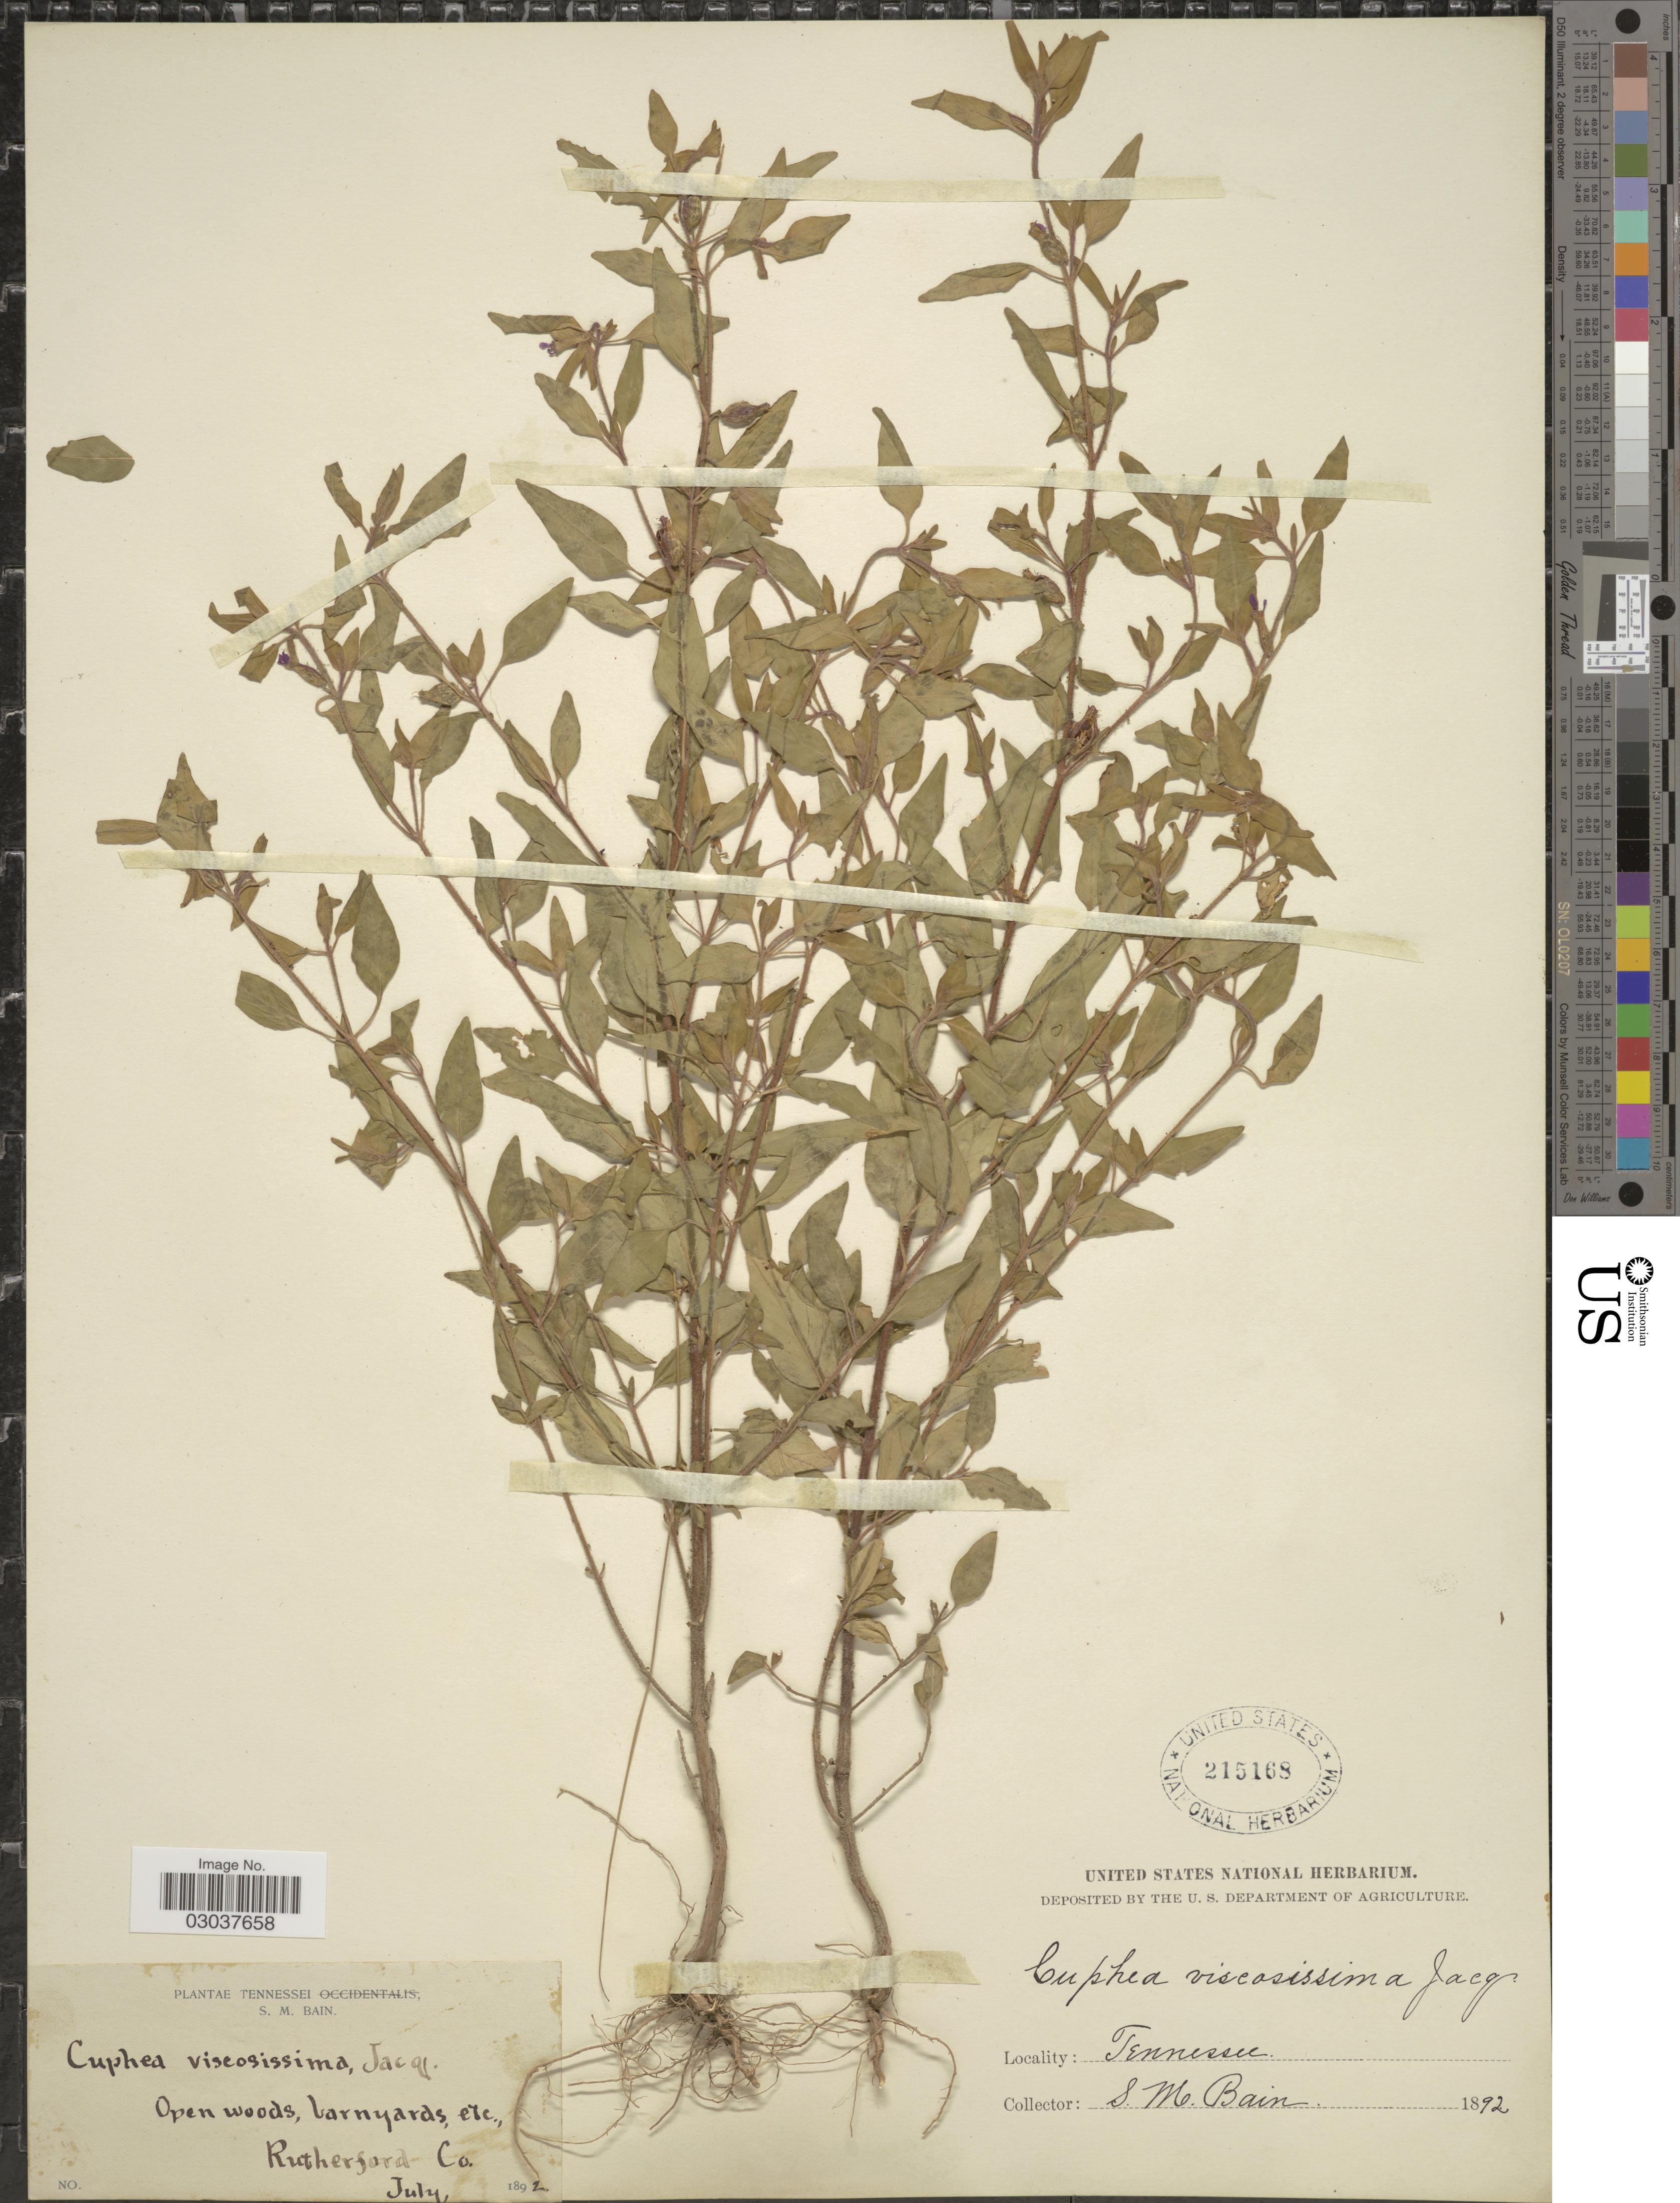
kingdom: Plantae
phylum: Tracheophyta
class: Magnoliopsida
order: Myrtales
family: Lythraceae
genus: Cuphea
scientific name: Cuphea petiolata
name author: Pohl ex Koehne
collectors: S. M. Bain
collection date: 1892-07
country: United States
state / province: Tennessee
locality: Rutherford Co.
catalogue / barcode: US 215168